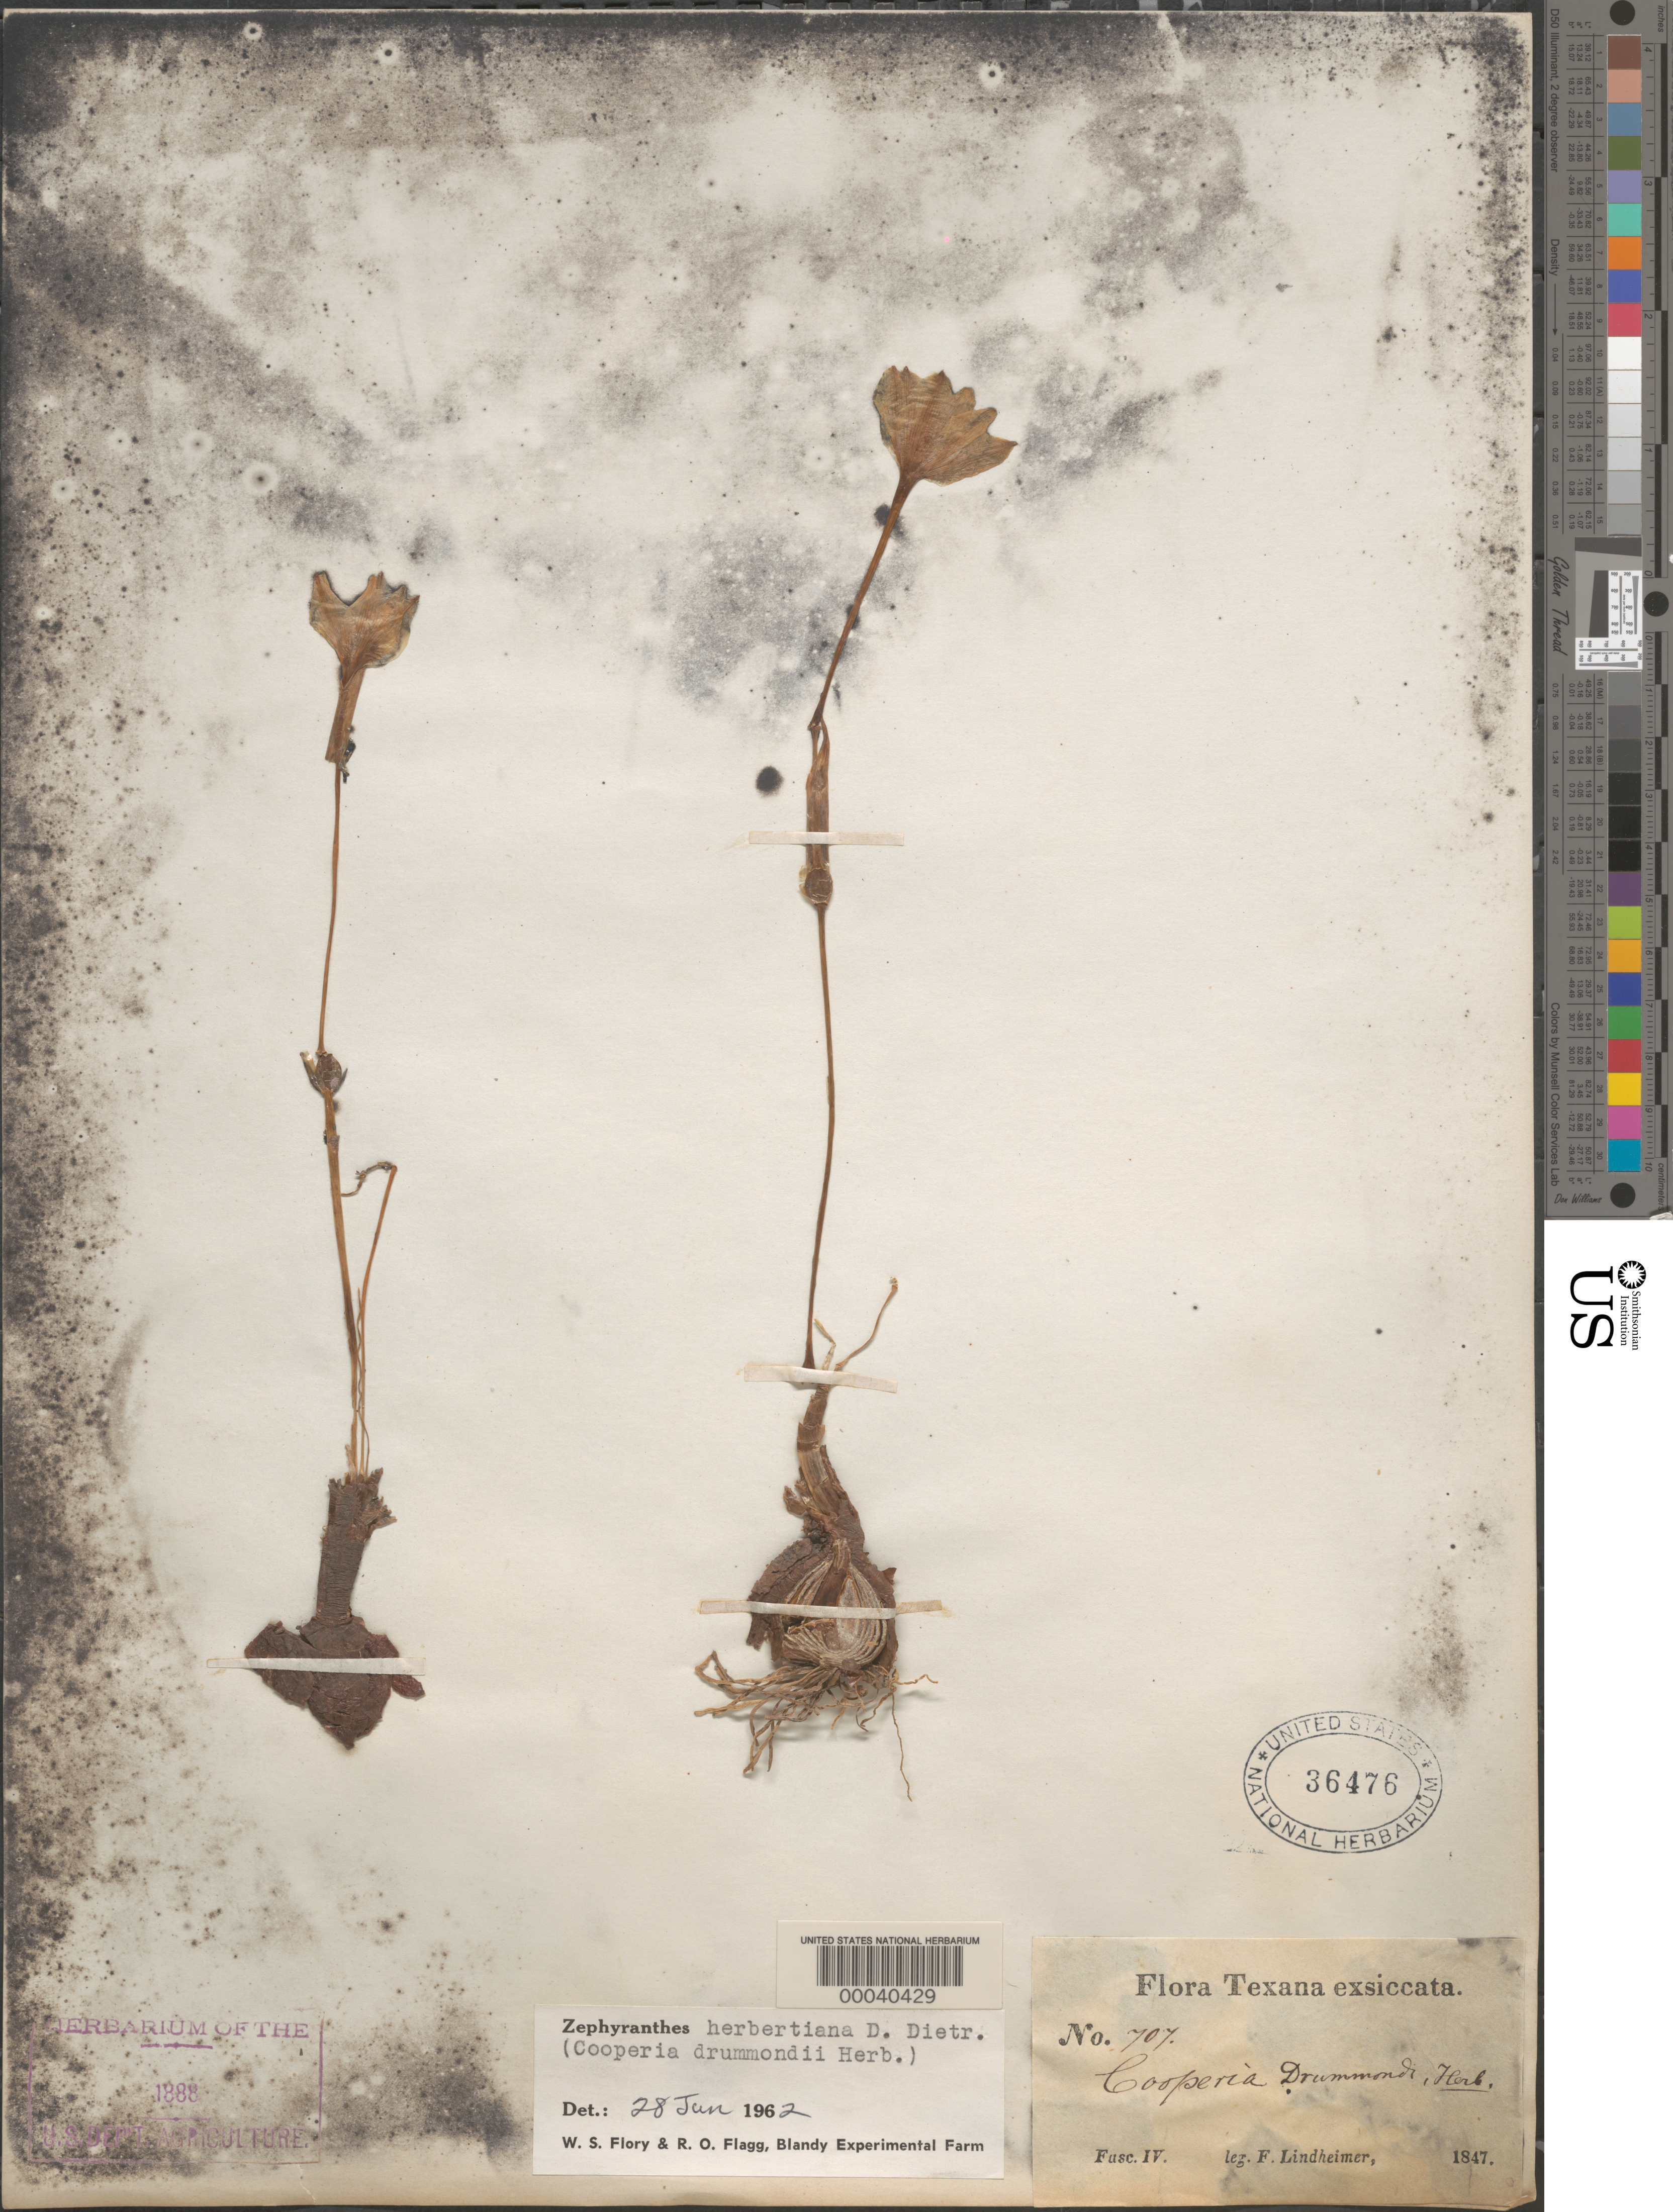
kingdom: Plantae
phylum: Tracheophyta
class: Liliopsida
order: Asparagales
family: Amaryllidaceae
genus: Zephyranthes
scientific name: Zephyranthes herbertiana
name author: D. Dietr.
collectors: F. J. Lindheimer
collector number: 707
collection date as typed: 1847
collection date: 1847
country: United States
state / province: Texas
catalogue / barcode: US 36476